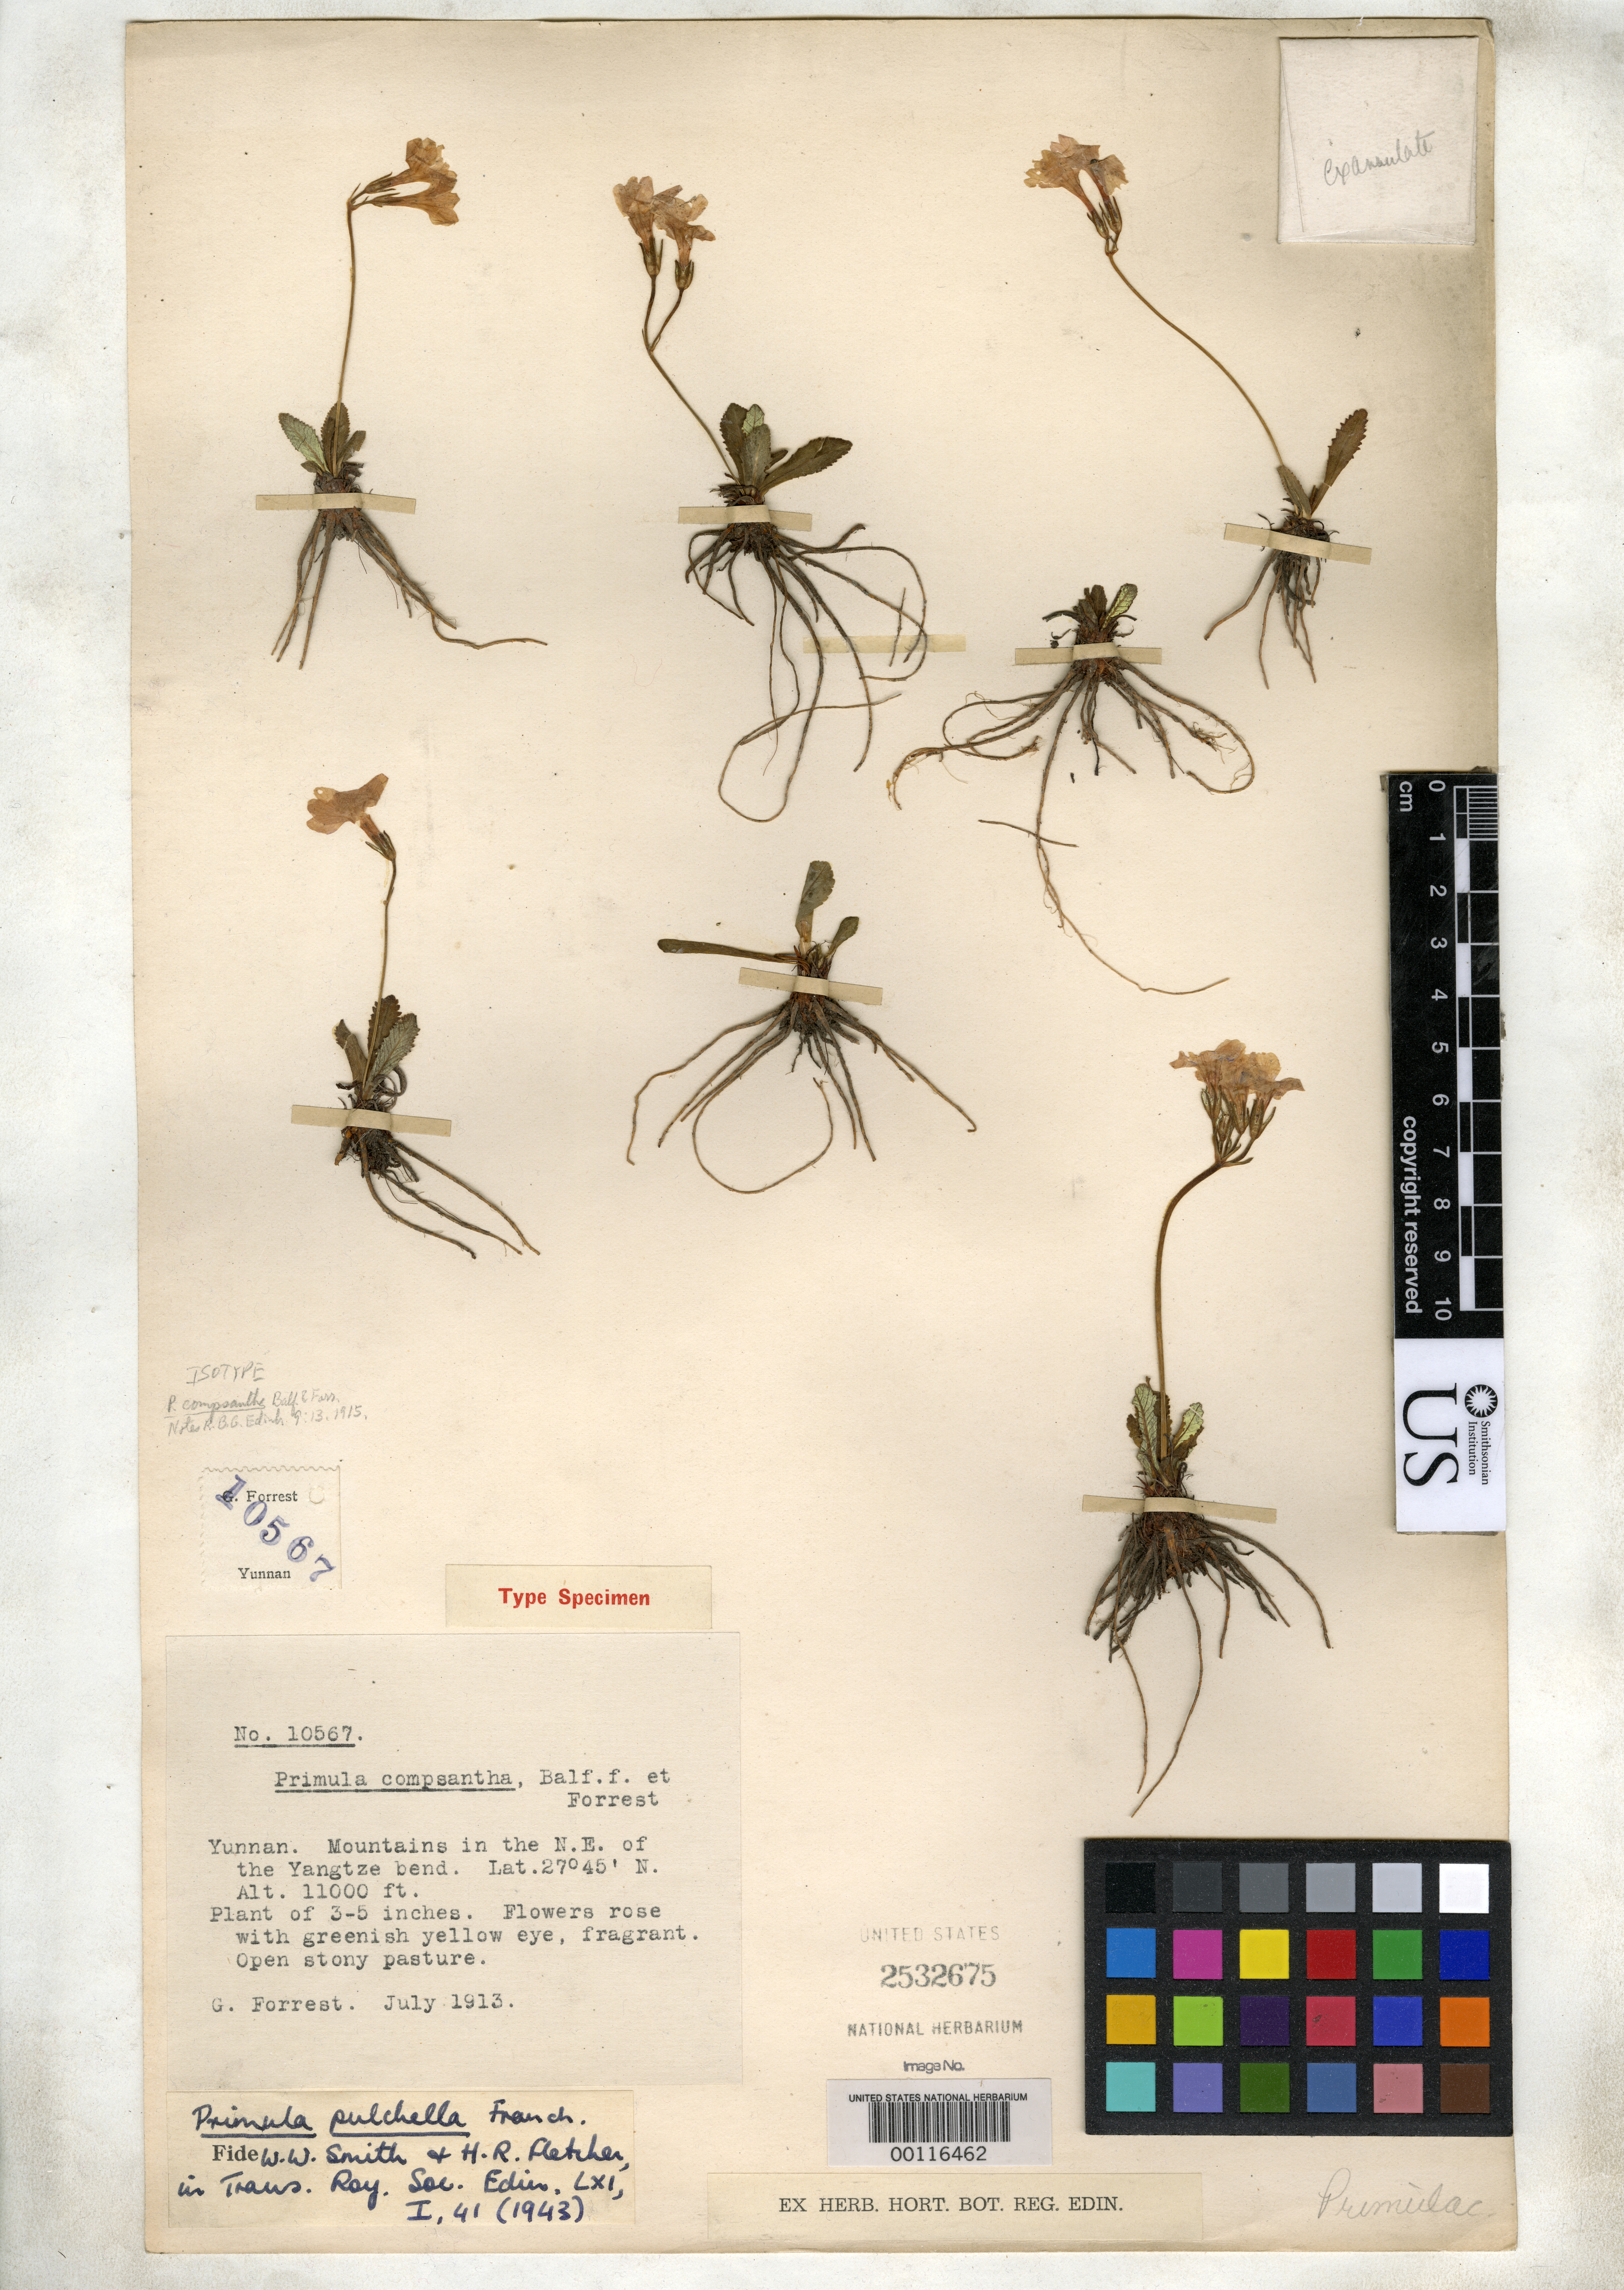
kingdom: Plantae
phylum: Tracheophyta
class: Magnoliopsida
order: Ericales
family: Primulaceae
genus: Primula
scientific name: Primula compsantha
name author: Balf. f. & Forrest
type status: Isotype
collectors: G. Forrest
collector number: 10567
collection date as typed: Jul 1913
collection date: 1913-07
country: China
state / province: Yunnan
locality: Mts. NE of Yangtse bend.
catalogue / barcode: US 2532675